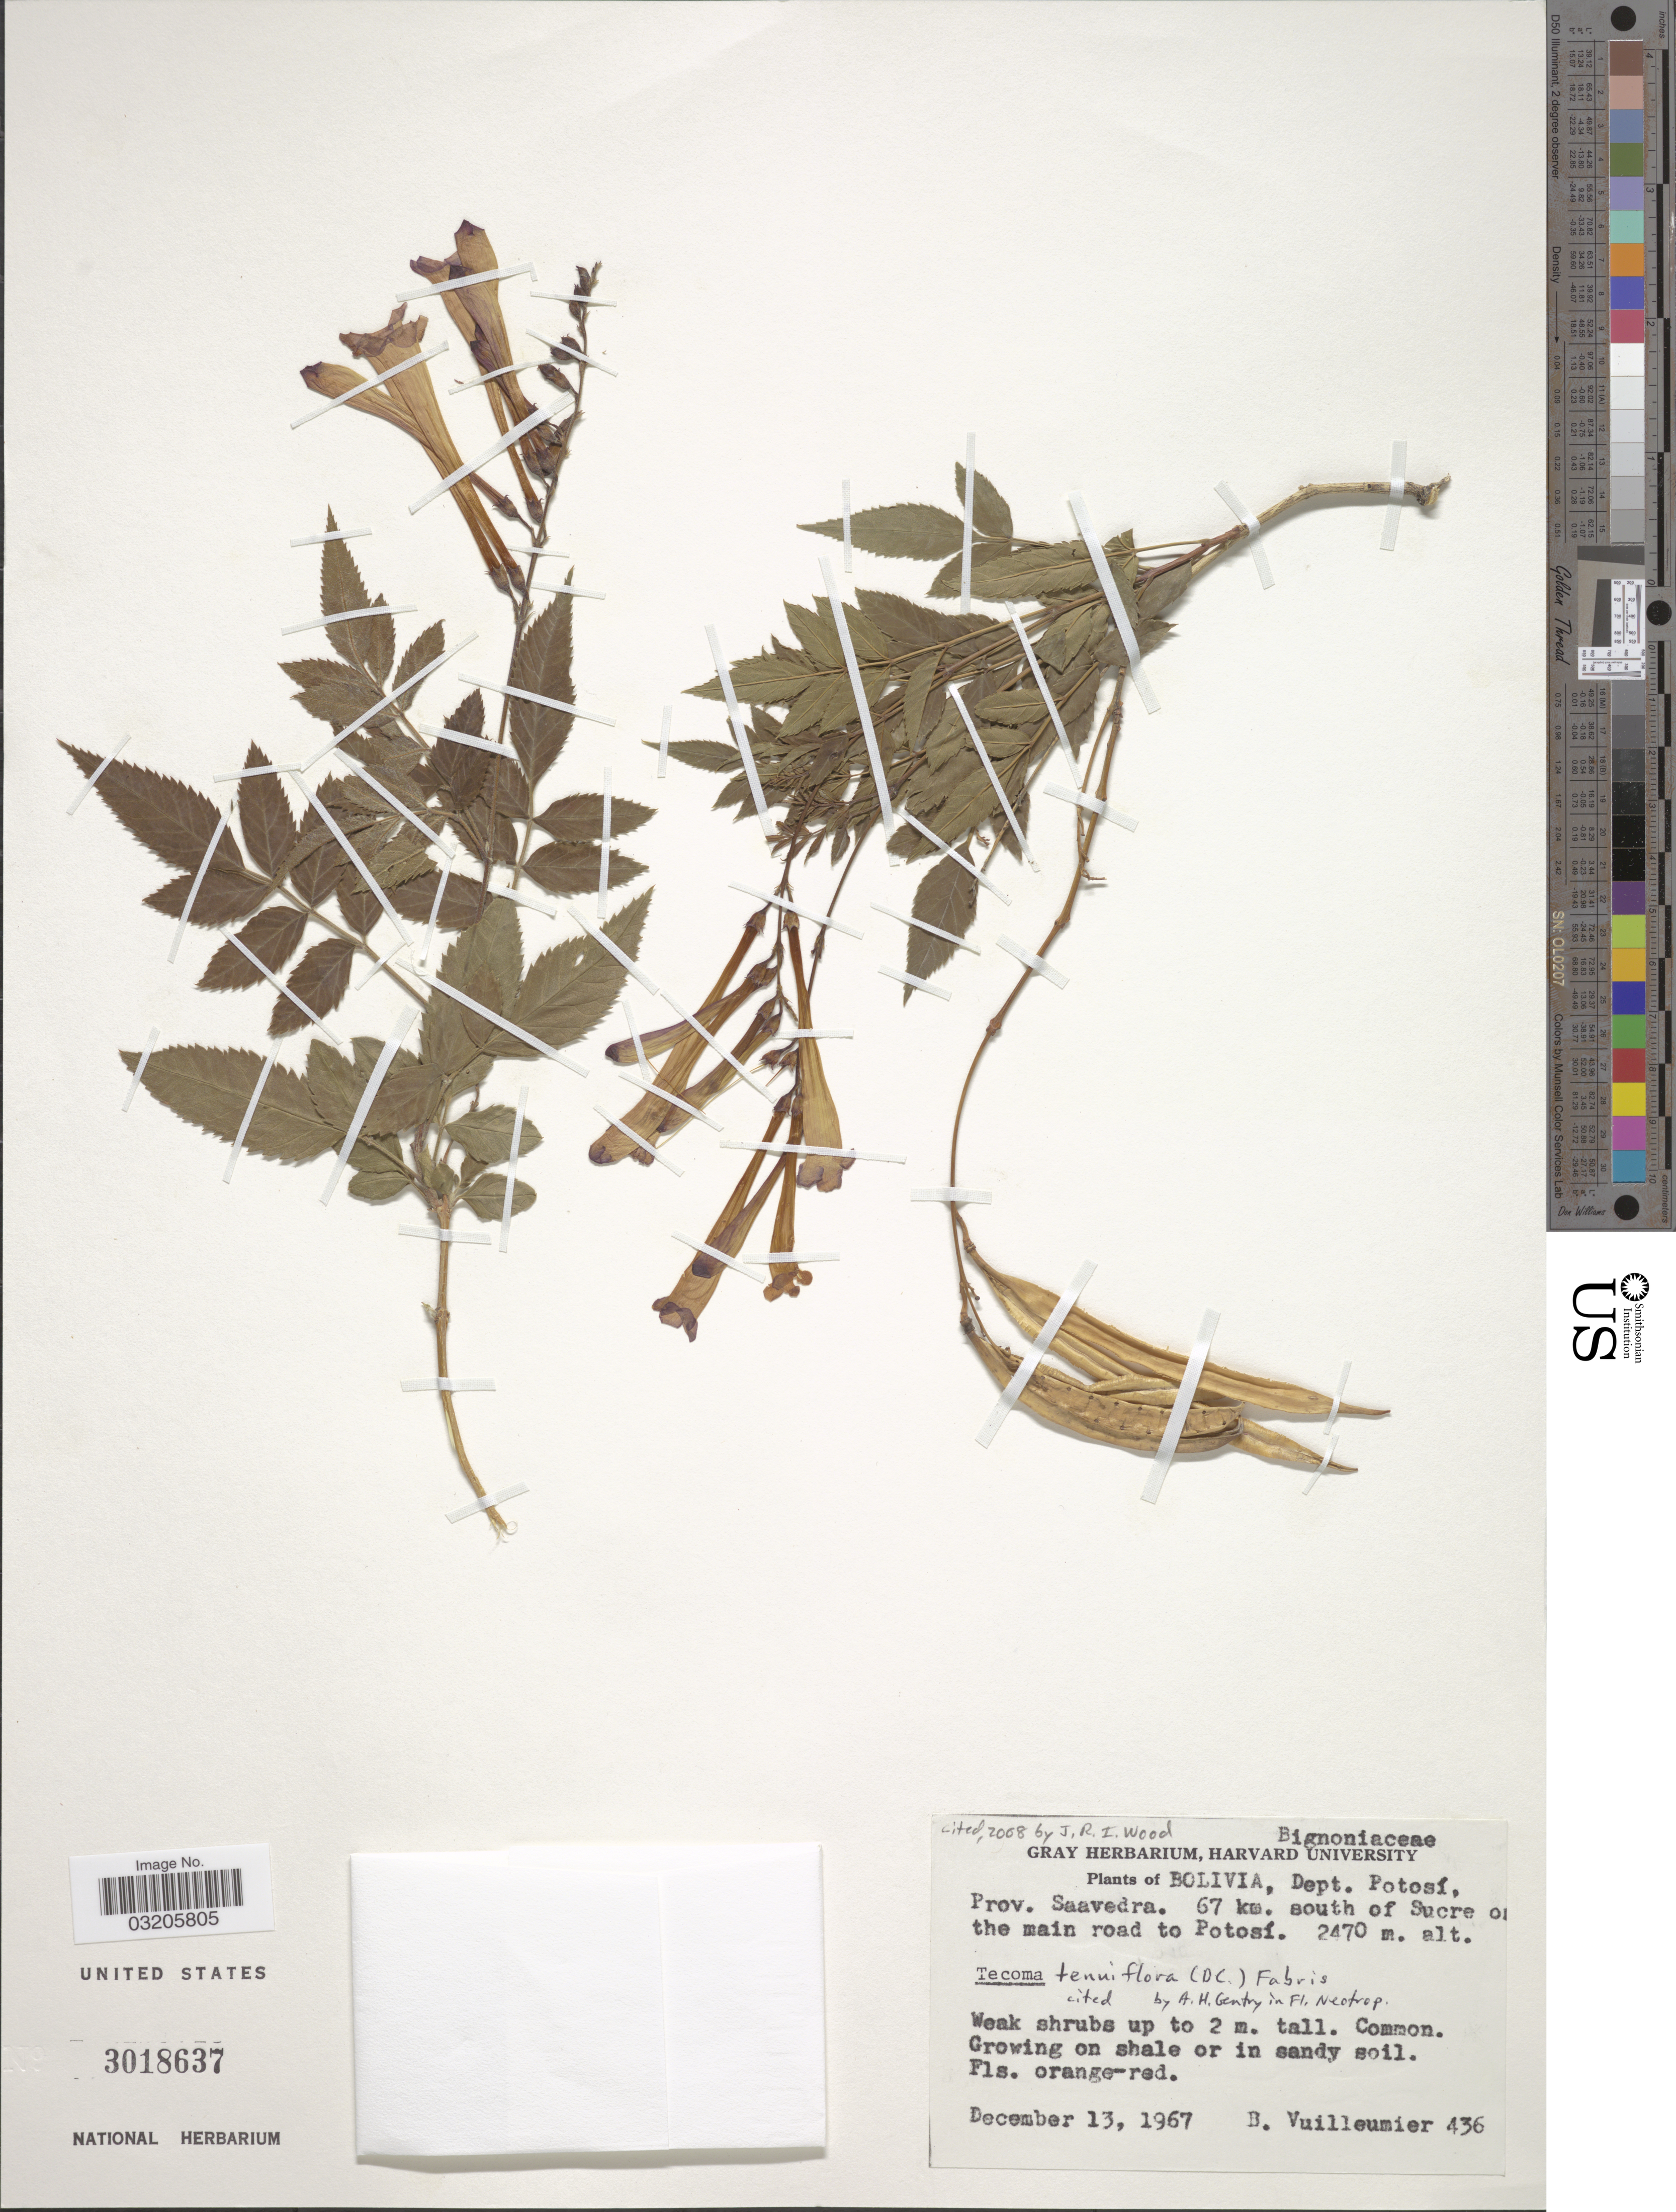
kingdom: Plantae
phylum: Tracheophyta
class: Magnoliopsida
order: Lamiales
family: Bignoniaceae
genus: Tecoma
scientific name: Tecoma tenuiflora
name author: (DC.) Fabris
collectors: B. Vuilleumier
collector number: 436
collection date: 1967-12-13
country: Bolivia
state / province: Potosi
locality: Dept. Potosí. Prov. Saavedra. 67 km. south of Sucre on the main road to Potosí.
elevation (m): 2470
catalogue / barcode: US 3018637